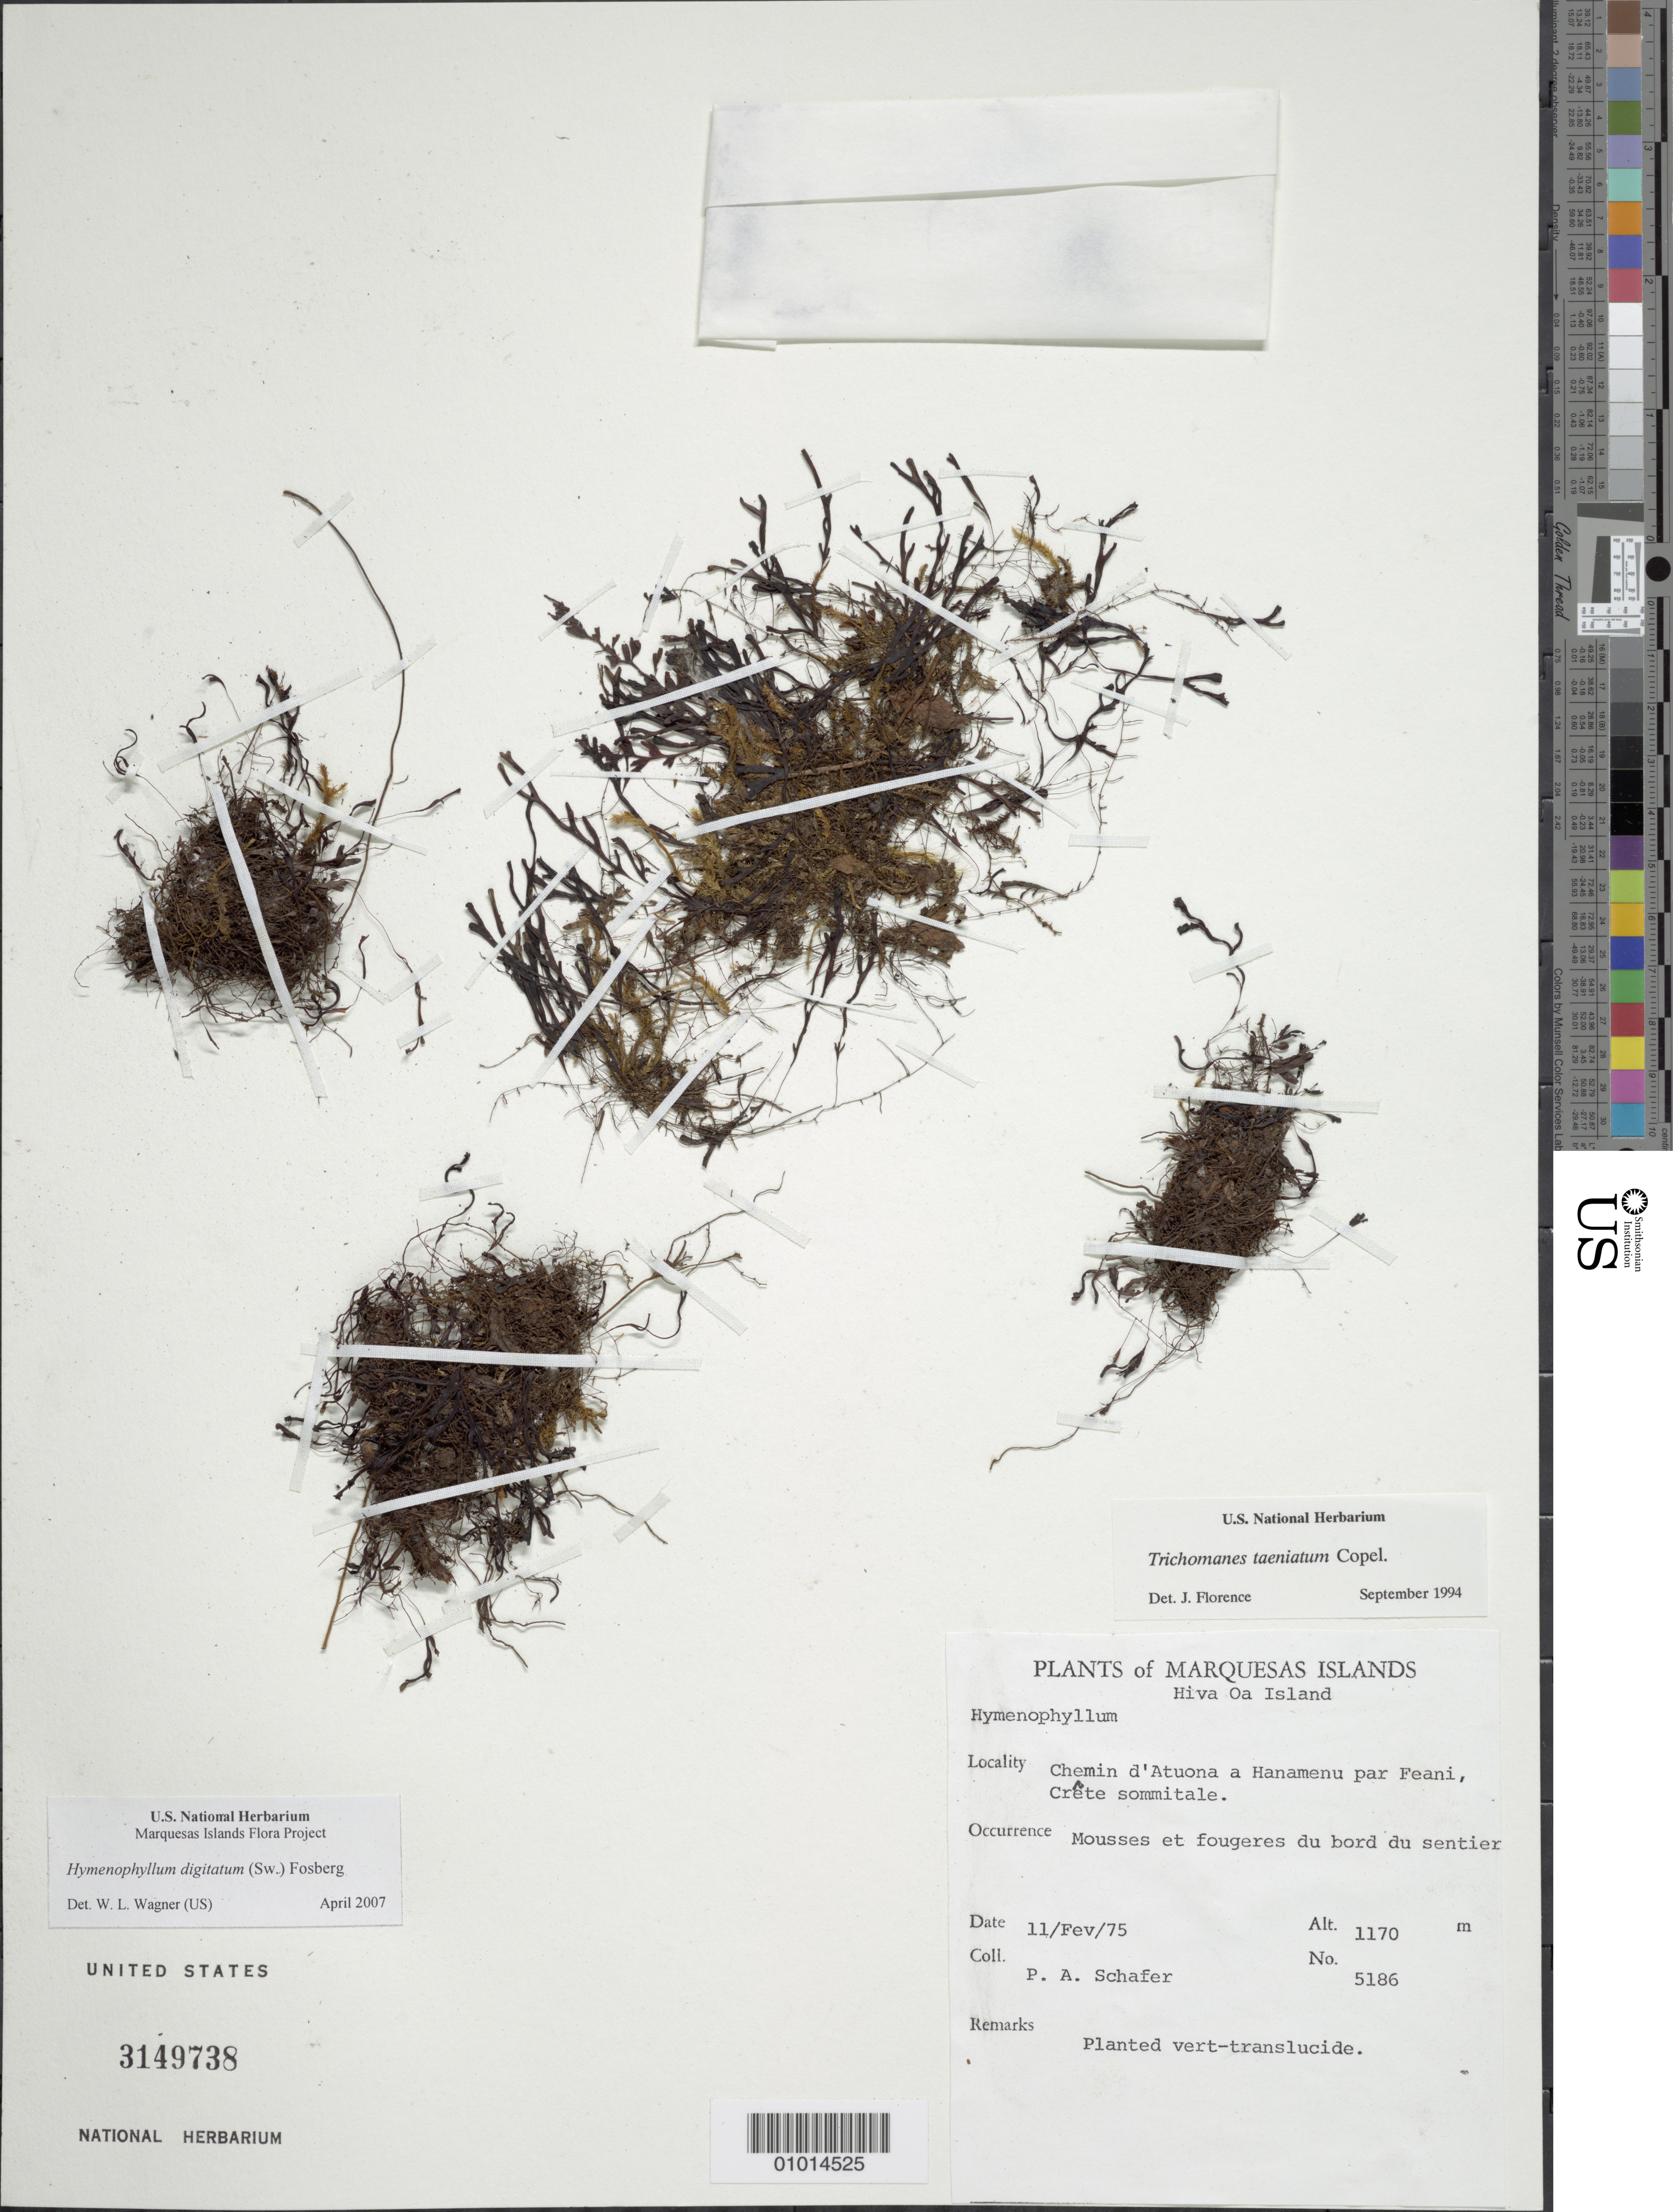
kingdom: Plantae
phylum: Tracheophyta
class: Polypodiopsida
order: Hymenophyllales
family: Hymenophyllaceae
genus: Hymenophyllum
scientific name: Hymenophyllum digitatum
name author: (Sw.) Fosberg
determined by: Wagner, W. L., (BOT), Smithsonian Institution - National Museum of Natural History (UNITED STATES)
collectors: P. A. Schäfer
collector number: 5186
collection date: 1975-02-11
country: French Polynesia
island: Hiva Oa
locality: Chemin d'Atuona a Hanamenu par Feani, crête sommitale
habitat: Mousses et fougeres du bord du sentier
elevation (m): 1170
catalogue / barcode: US 3149738